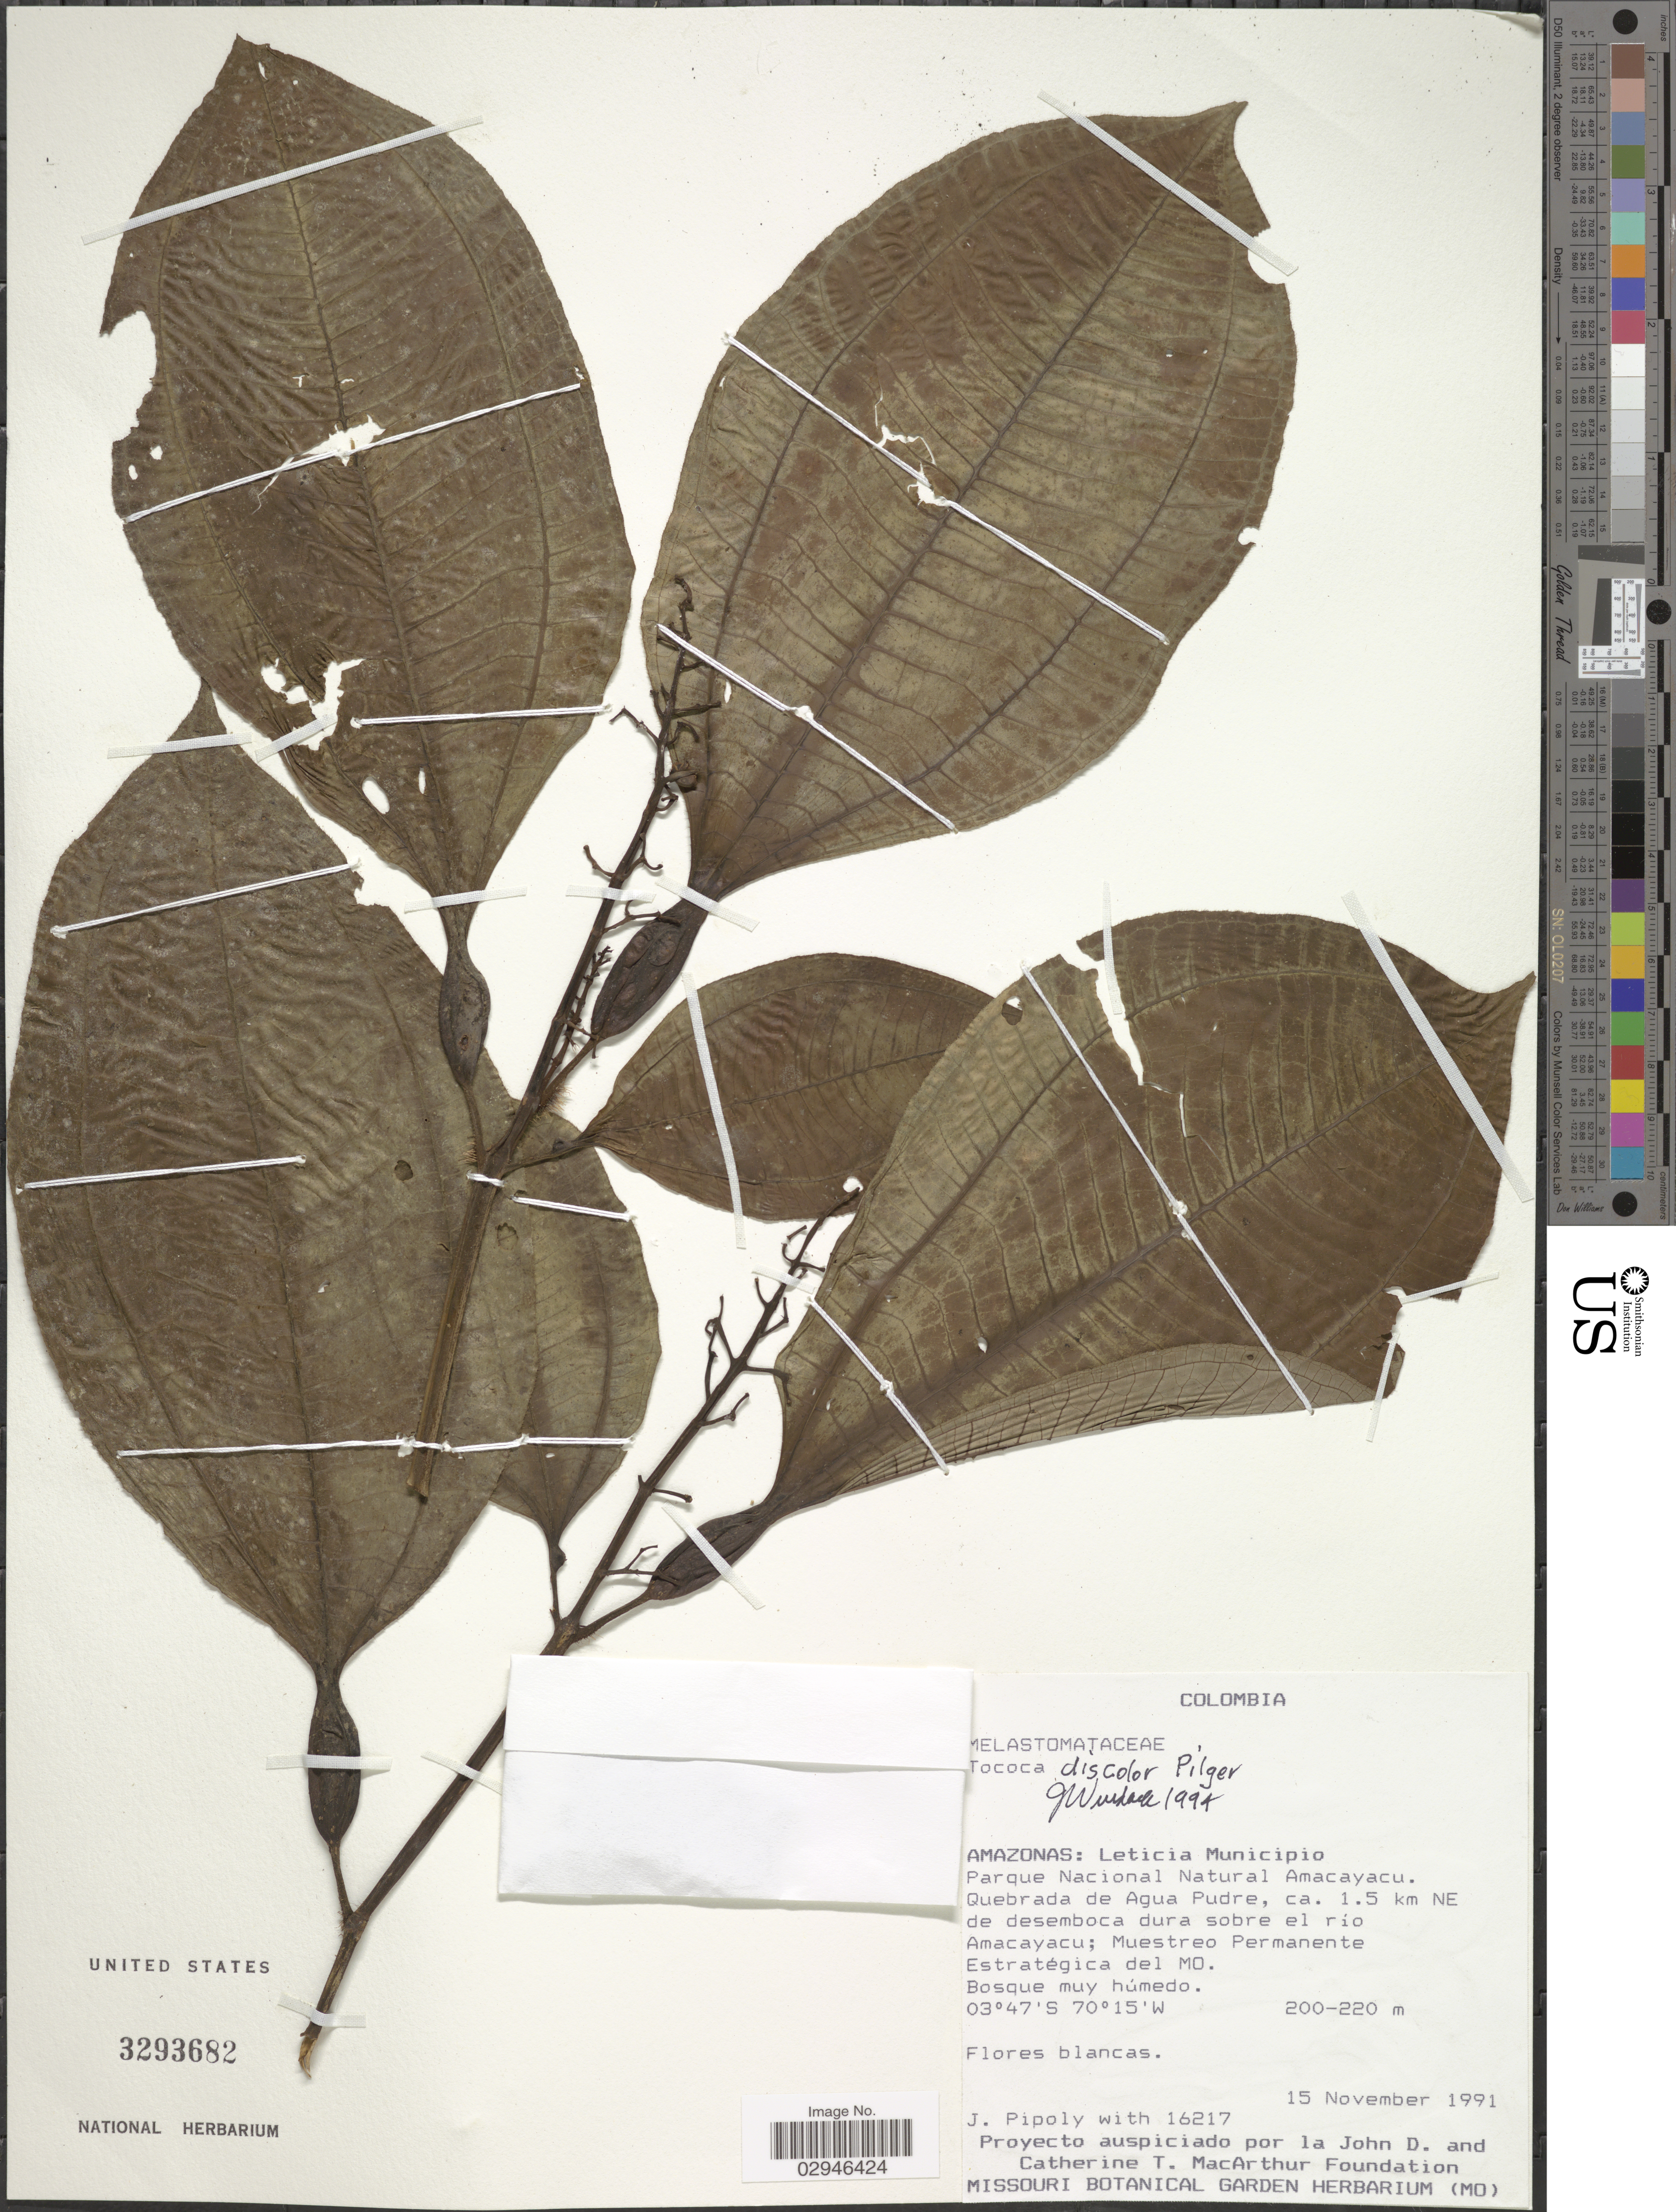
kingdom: Plantae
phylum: Tracheophyta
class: Magnoliopsida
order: Myrtales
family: Melastomataceae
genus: Tococa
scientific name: Tococa discolor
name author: Pilg.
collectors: J. J. Pipoly, J. MacArthur & C. MacArthur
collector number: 16217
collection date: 1991-11-15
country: Colombia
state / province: Amazônas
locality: Letijcia Municipio, Parque Nacional Natural Amacayacu, Quebrada de Agua Pudre, ca. 1.5 km NE de desemboca dura sobre el rio Amacayacu; Muestreo Permanente Estratégica del MO.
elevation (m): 200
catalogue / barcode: US 3293682